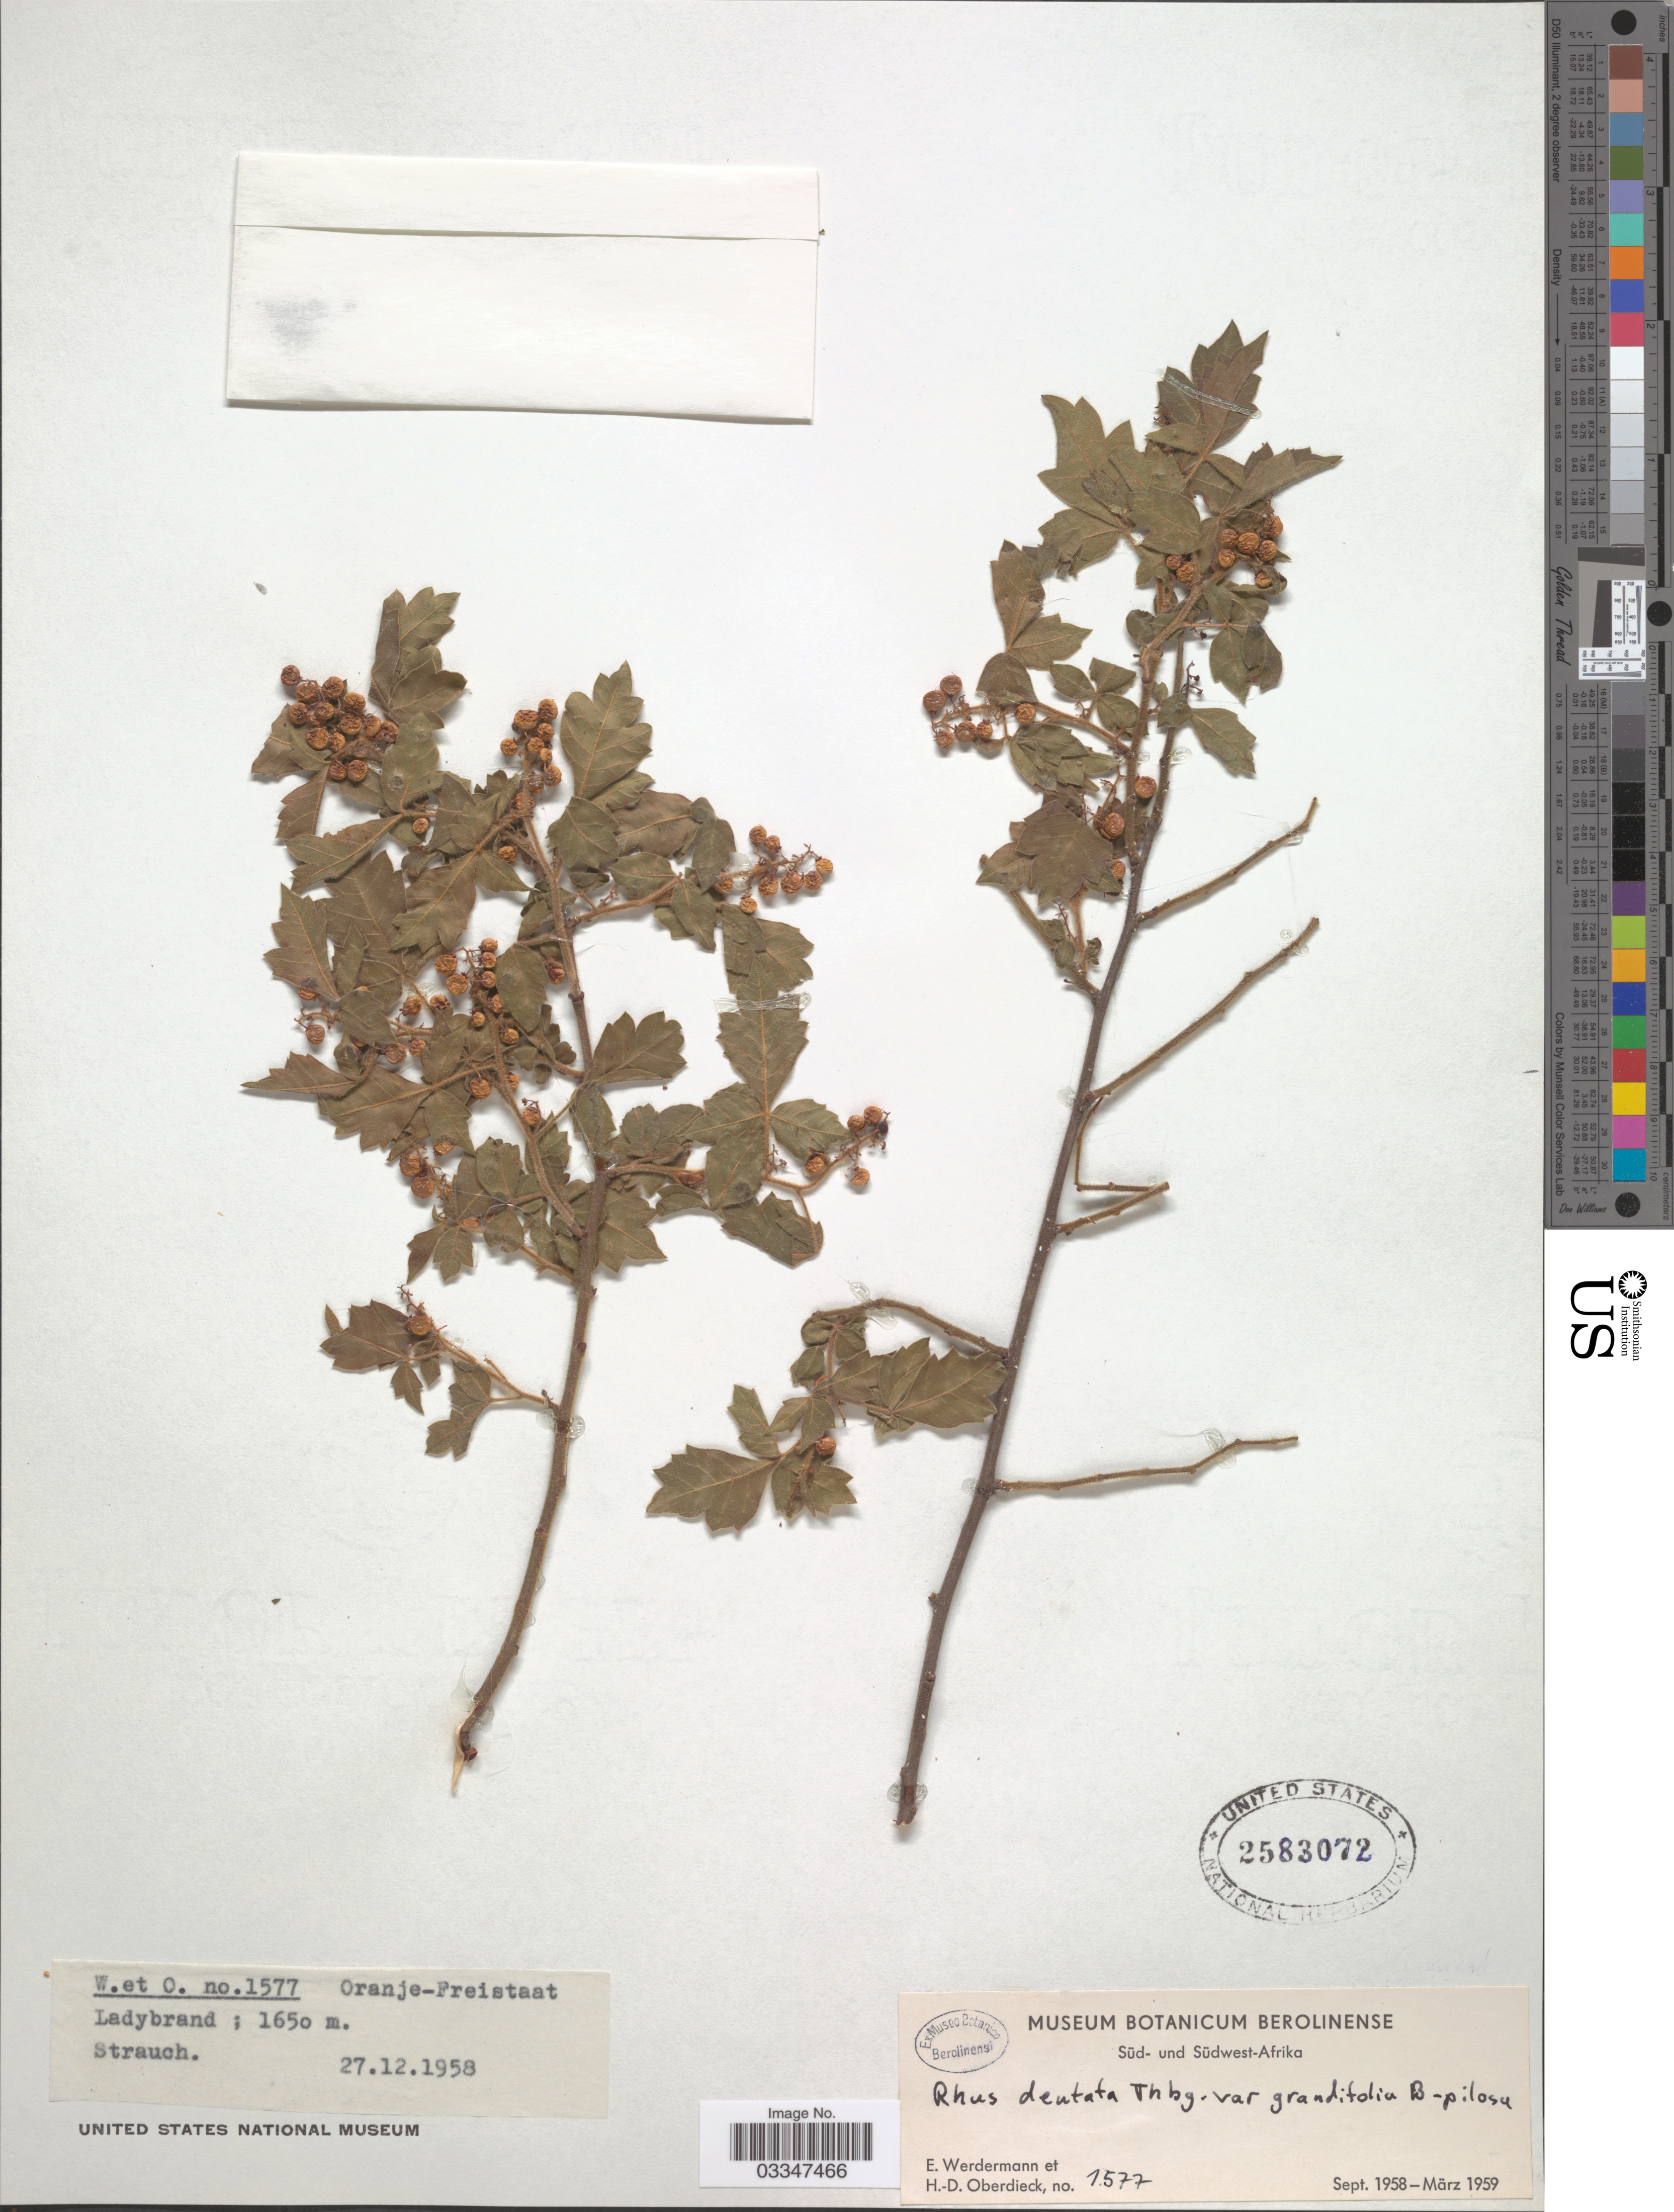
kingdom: Plantae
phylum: Tracheophyta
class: Magnoliopsida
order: Sapindales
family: Anacardiaceae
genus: Rhus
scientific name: Rhus dentata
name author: Thunb.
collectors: E. Werdermann & H. Oberdieck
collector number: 1577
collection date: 1958-12-27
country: South Africa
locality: Oranje-Freistaat, Ladybrand.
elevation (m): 1650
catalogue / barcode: US 2583072